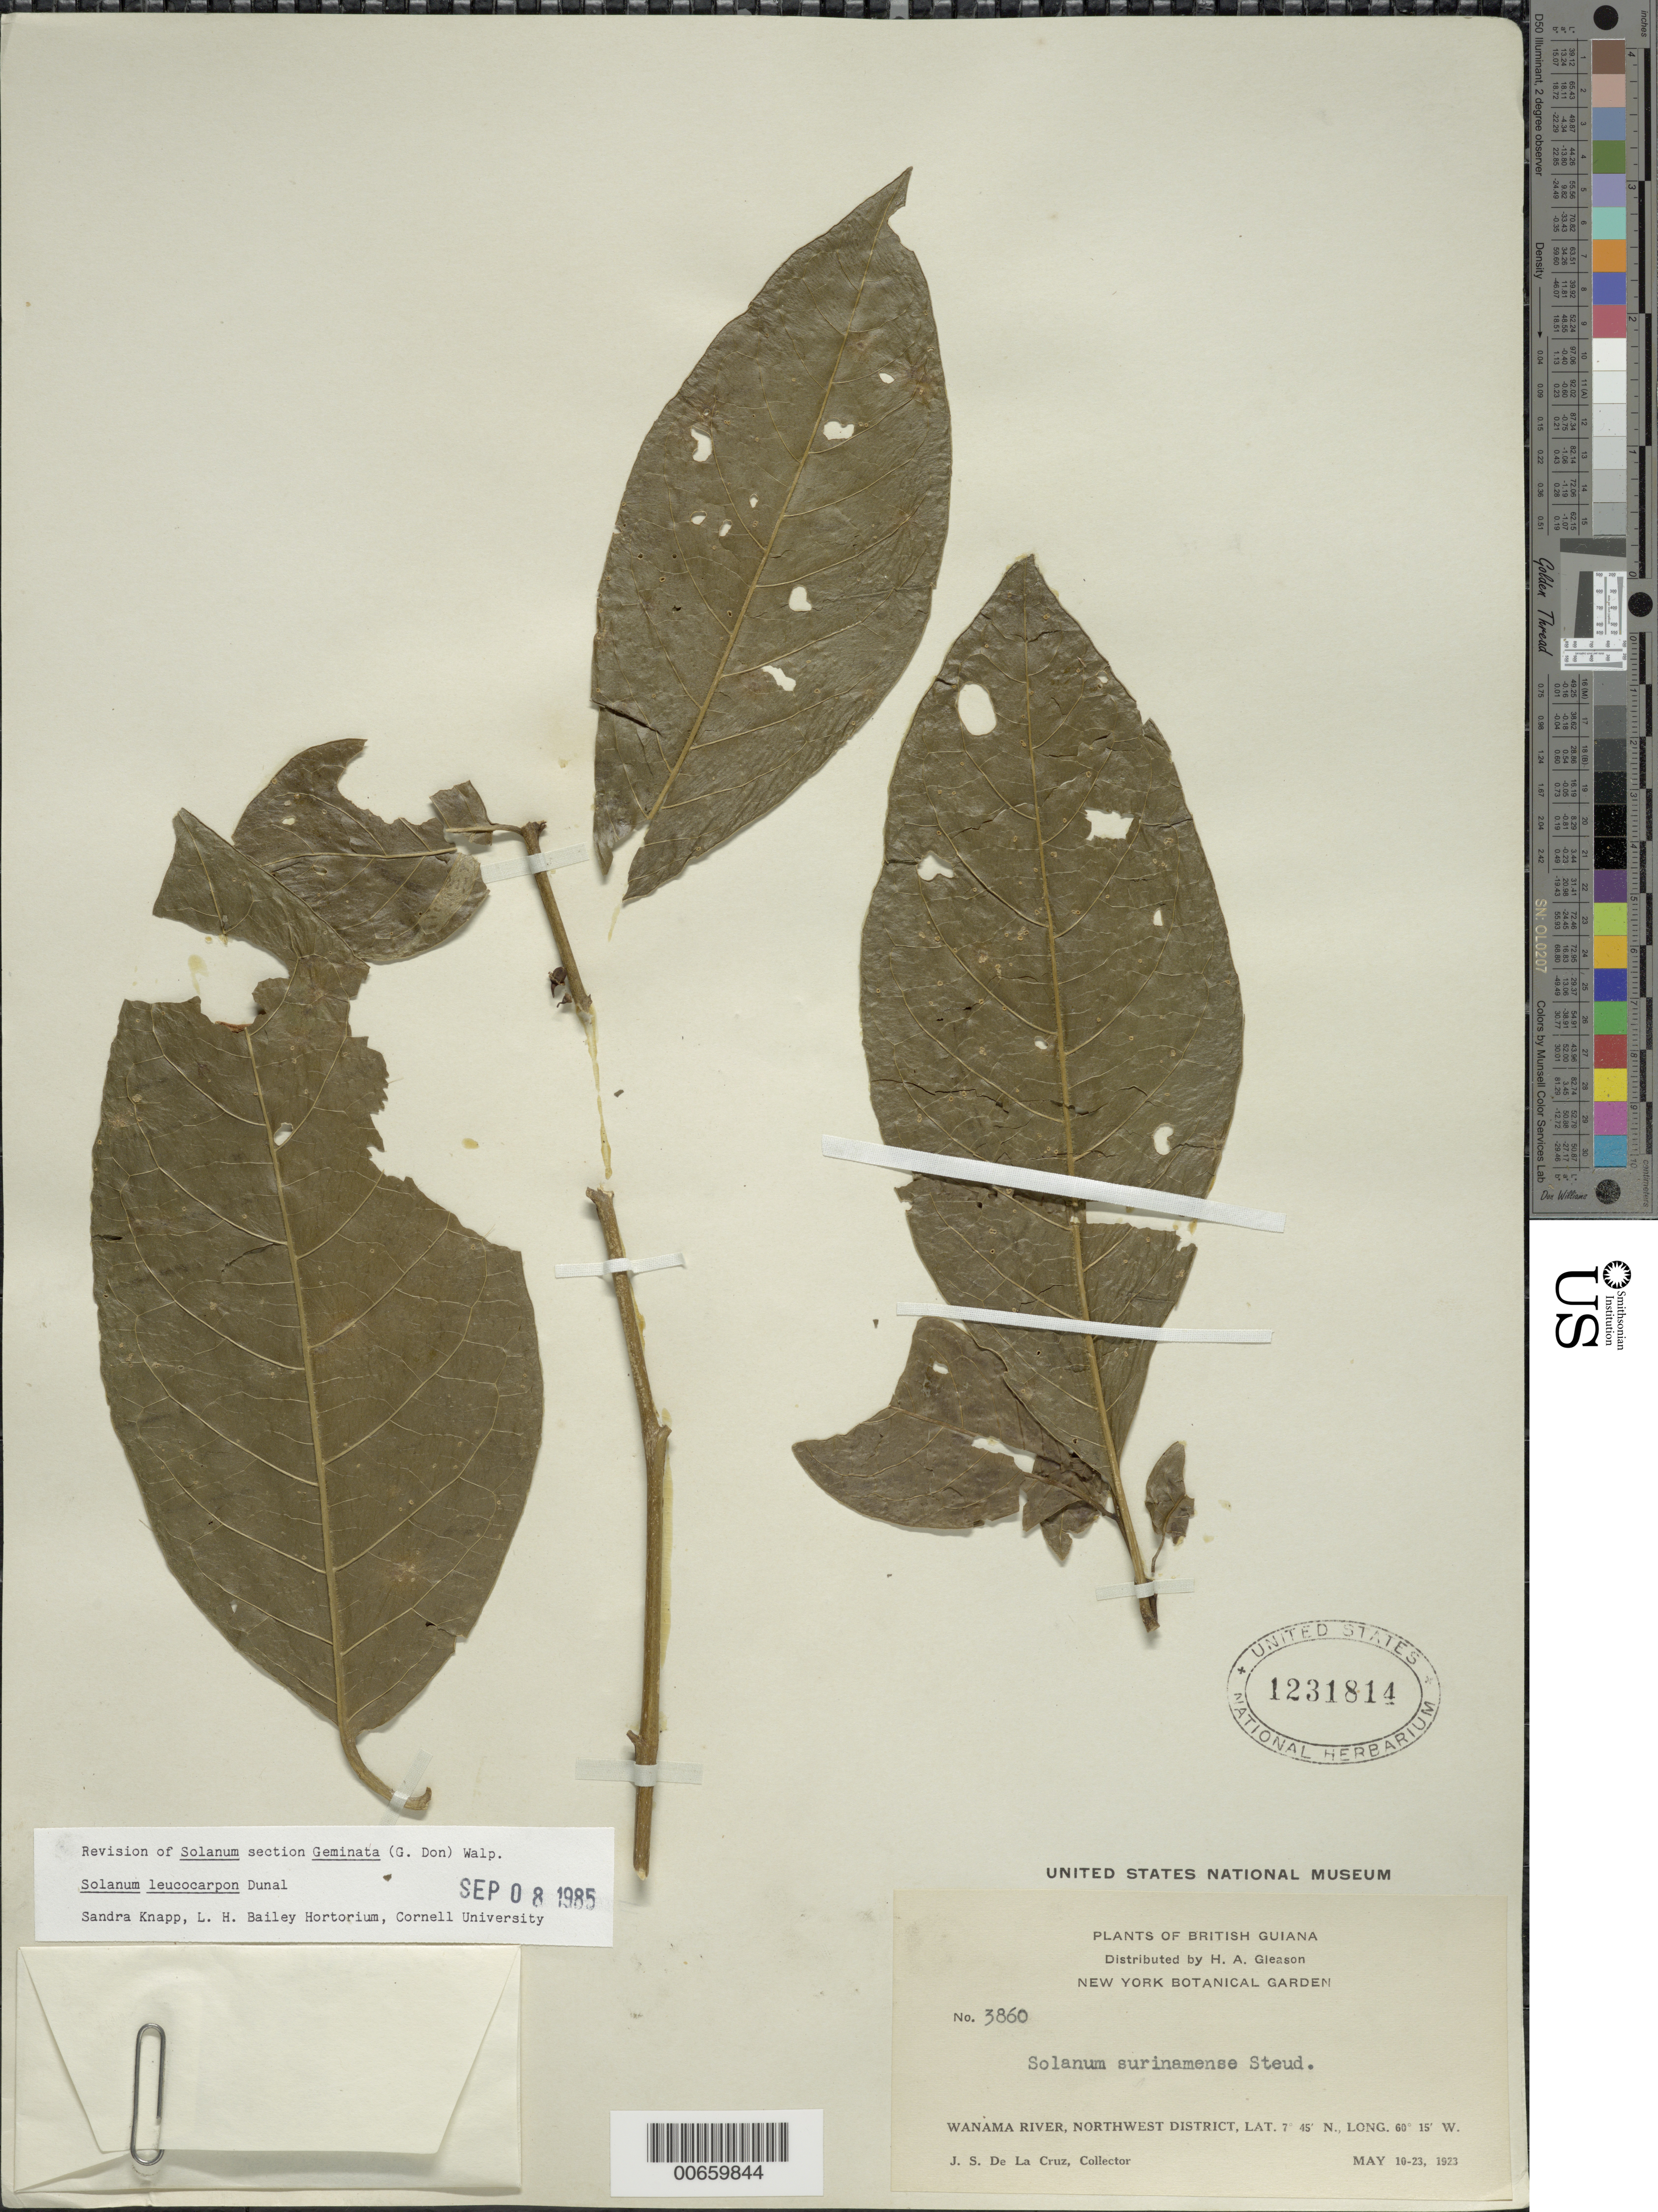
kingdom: Plantae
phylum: Tracheophyta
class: Magnoliopsida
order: Solanales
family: Solanaceae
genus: Solanum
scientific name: Solanum leucocarpon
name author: Dunal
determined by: Knapp, S. D.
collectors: J. S. de la Cruz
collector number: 3860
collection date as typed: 5 May 1923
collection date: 1923-05-05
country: Guyana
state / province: Barima-Waini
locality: Wanama R., NW District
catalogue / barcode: US 1231814